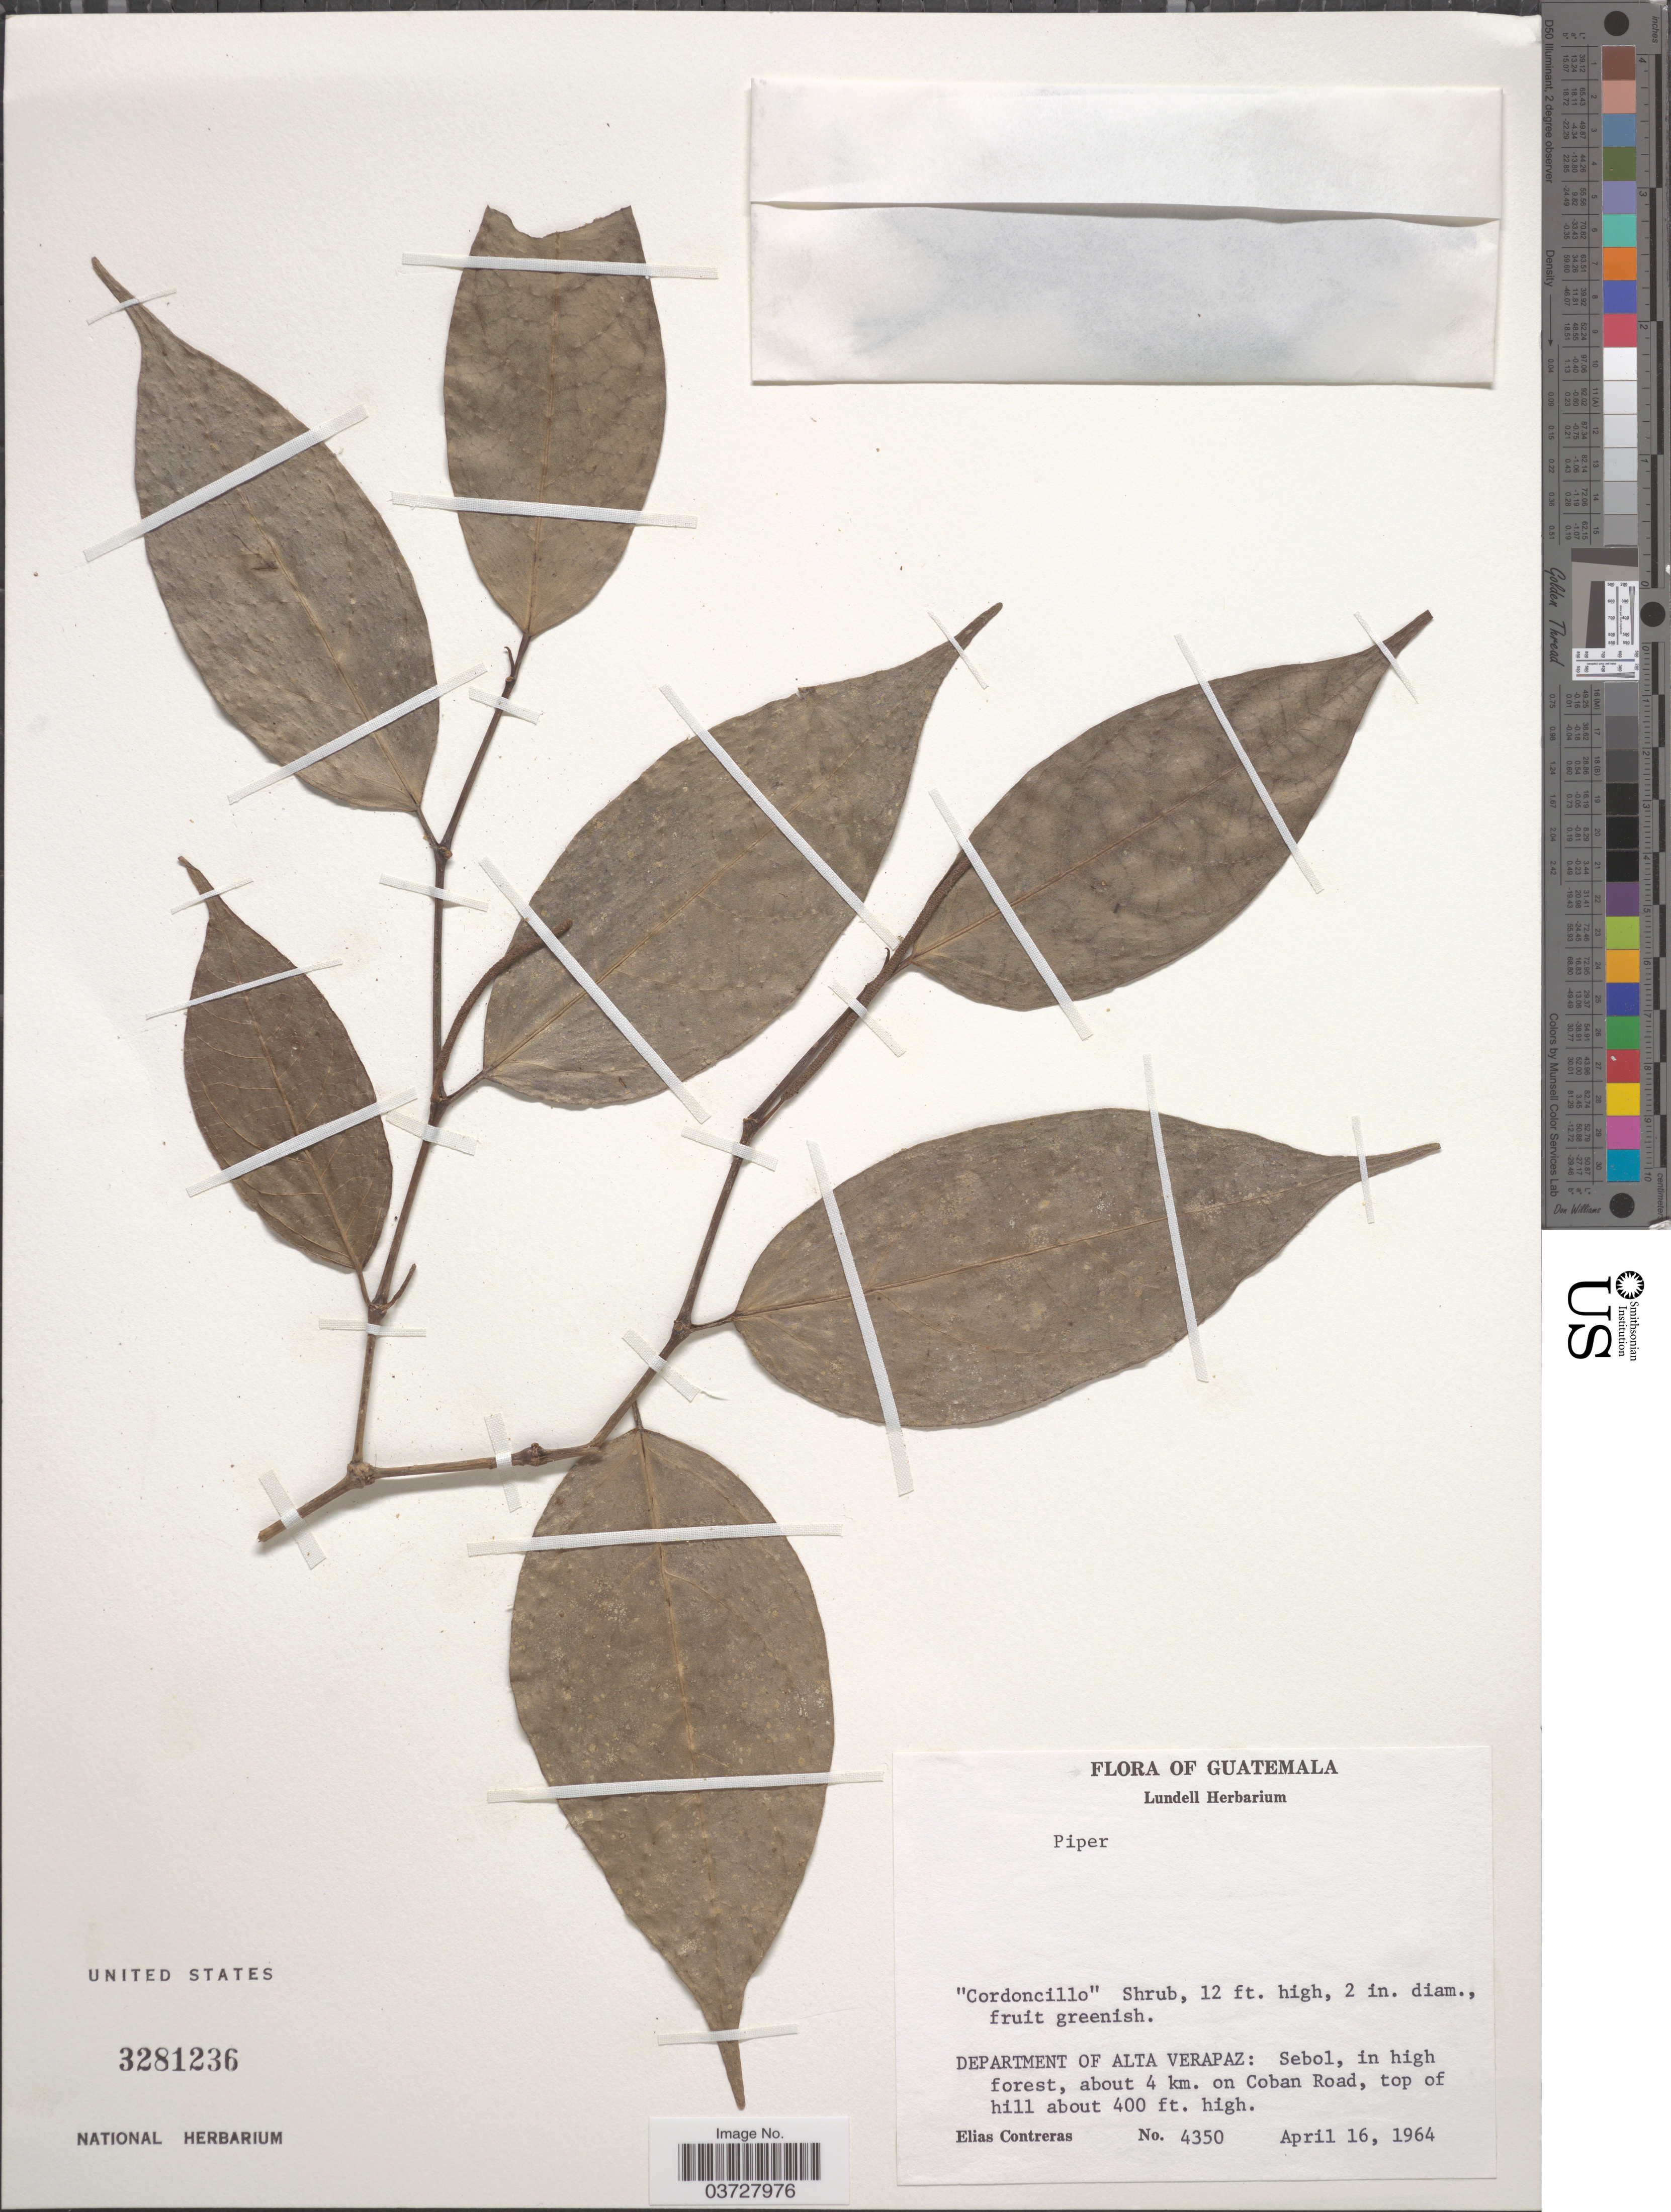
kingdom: Plantae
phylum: Tracheophyta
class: Magnoliopsida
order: Piperales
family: Piperaceae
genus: Piper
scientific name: Piper sp.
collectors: E. Contreras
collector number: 4350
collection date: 1964-04-16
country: Guatemala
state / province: Alta Verapaz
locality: Department of Alta Verapaz: Sebol, about 4 km. on Coban Road, top of hill.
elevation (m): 122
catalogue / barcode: US 3281236